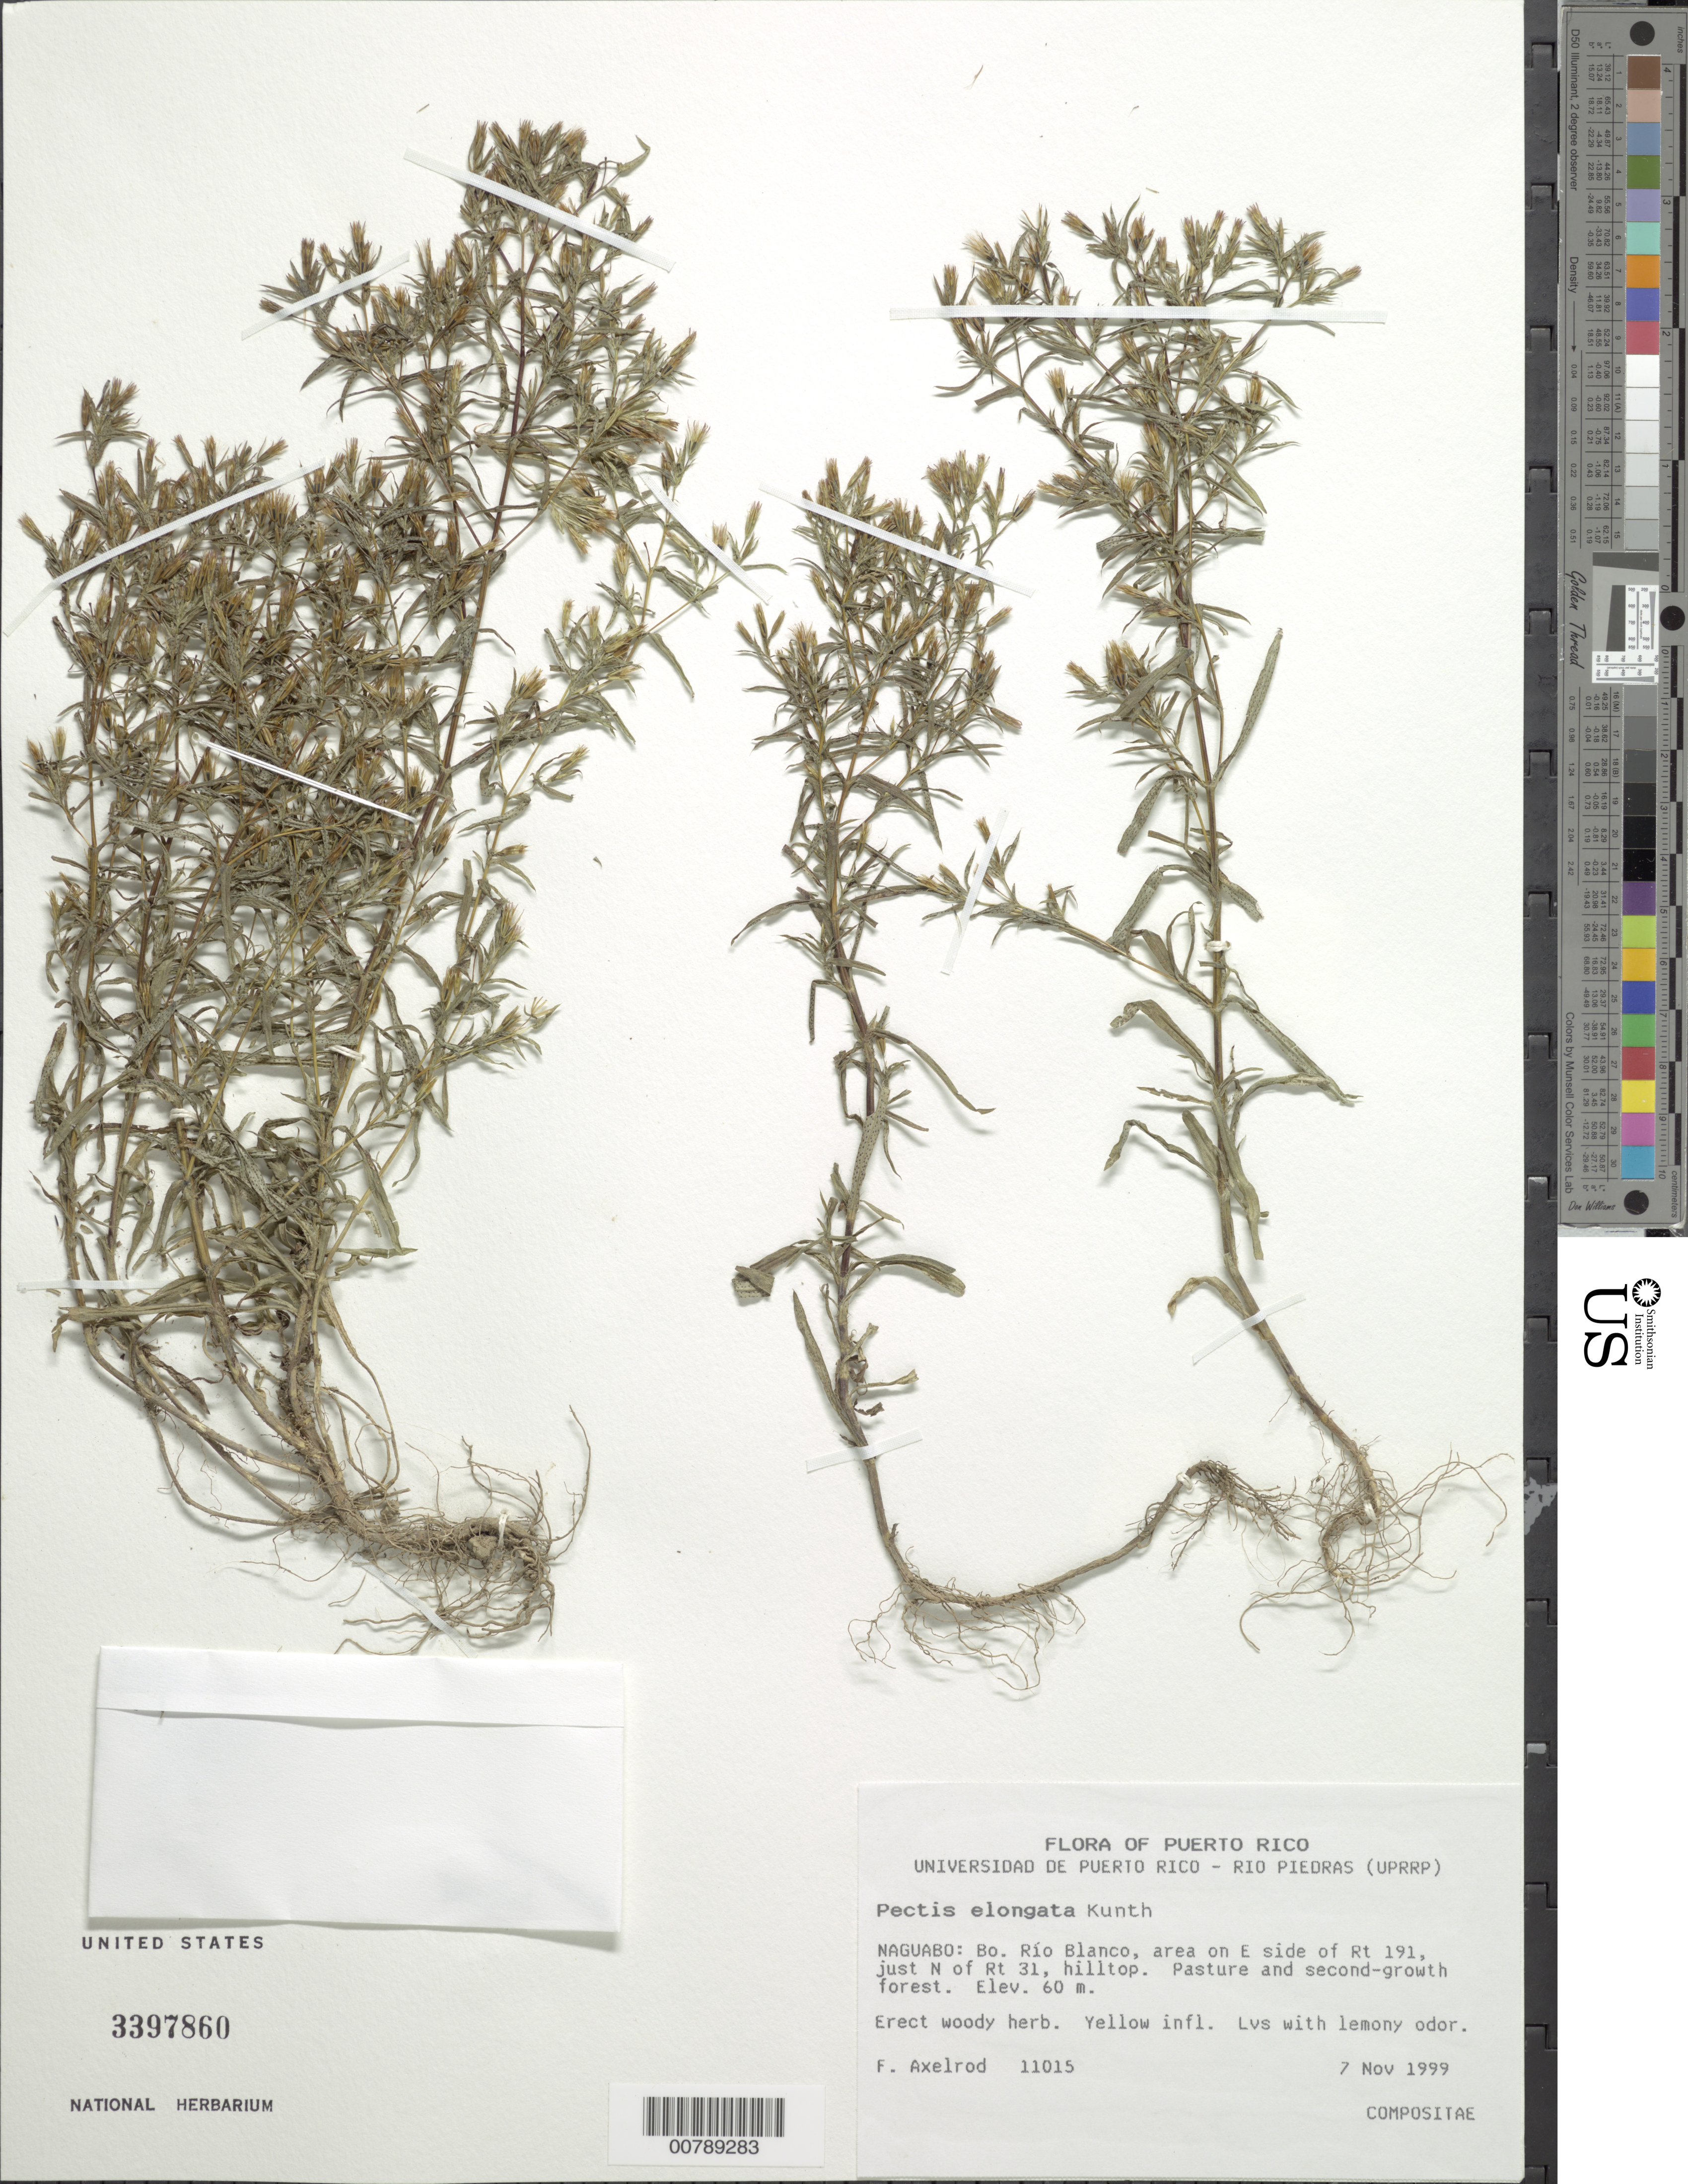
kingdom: Plantae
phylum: Tracheophyta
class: Magnoliopsida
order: Asterales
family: Asteraceae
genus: Pectis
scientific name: Pectis elongata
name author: Kunth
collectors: F. S. Axelrod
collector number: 11015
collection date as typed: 07 Nov 1999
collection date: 1999-11-07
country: Puerto Rico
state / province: Naguabo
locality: Naguabo: Bo. Río Blanco, area on E side of Rt. 191, just N of Rt. 31, hilltop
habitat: Pasture and second-growth forest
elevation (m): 60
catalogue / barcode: US 3397860